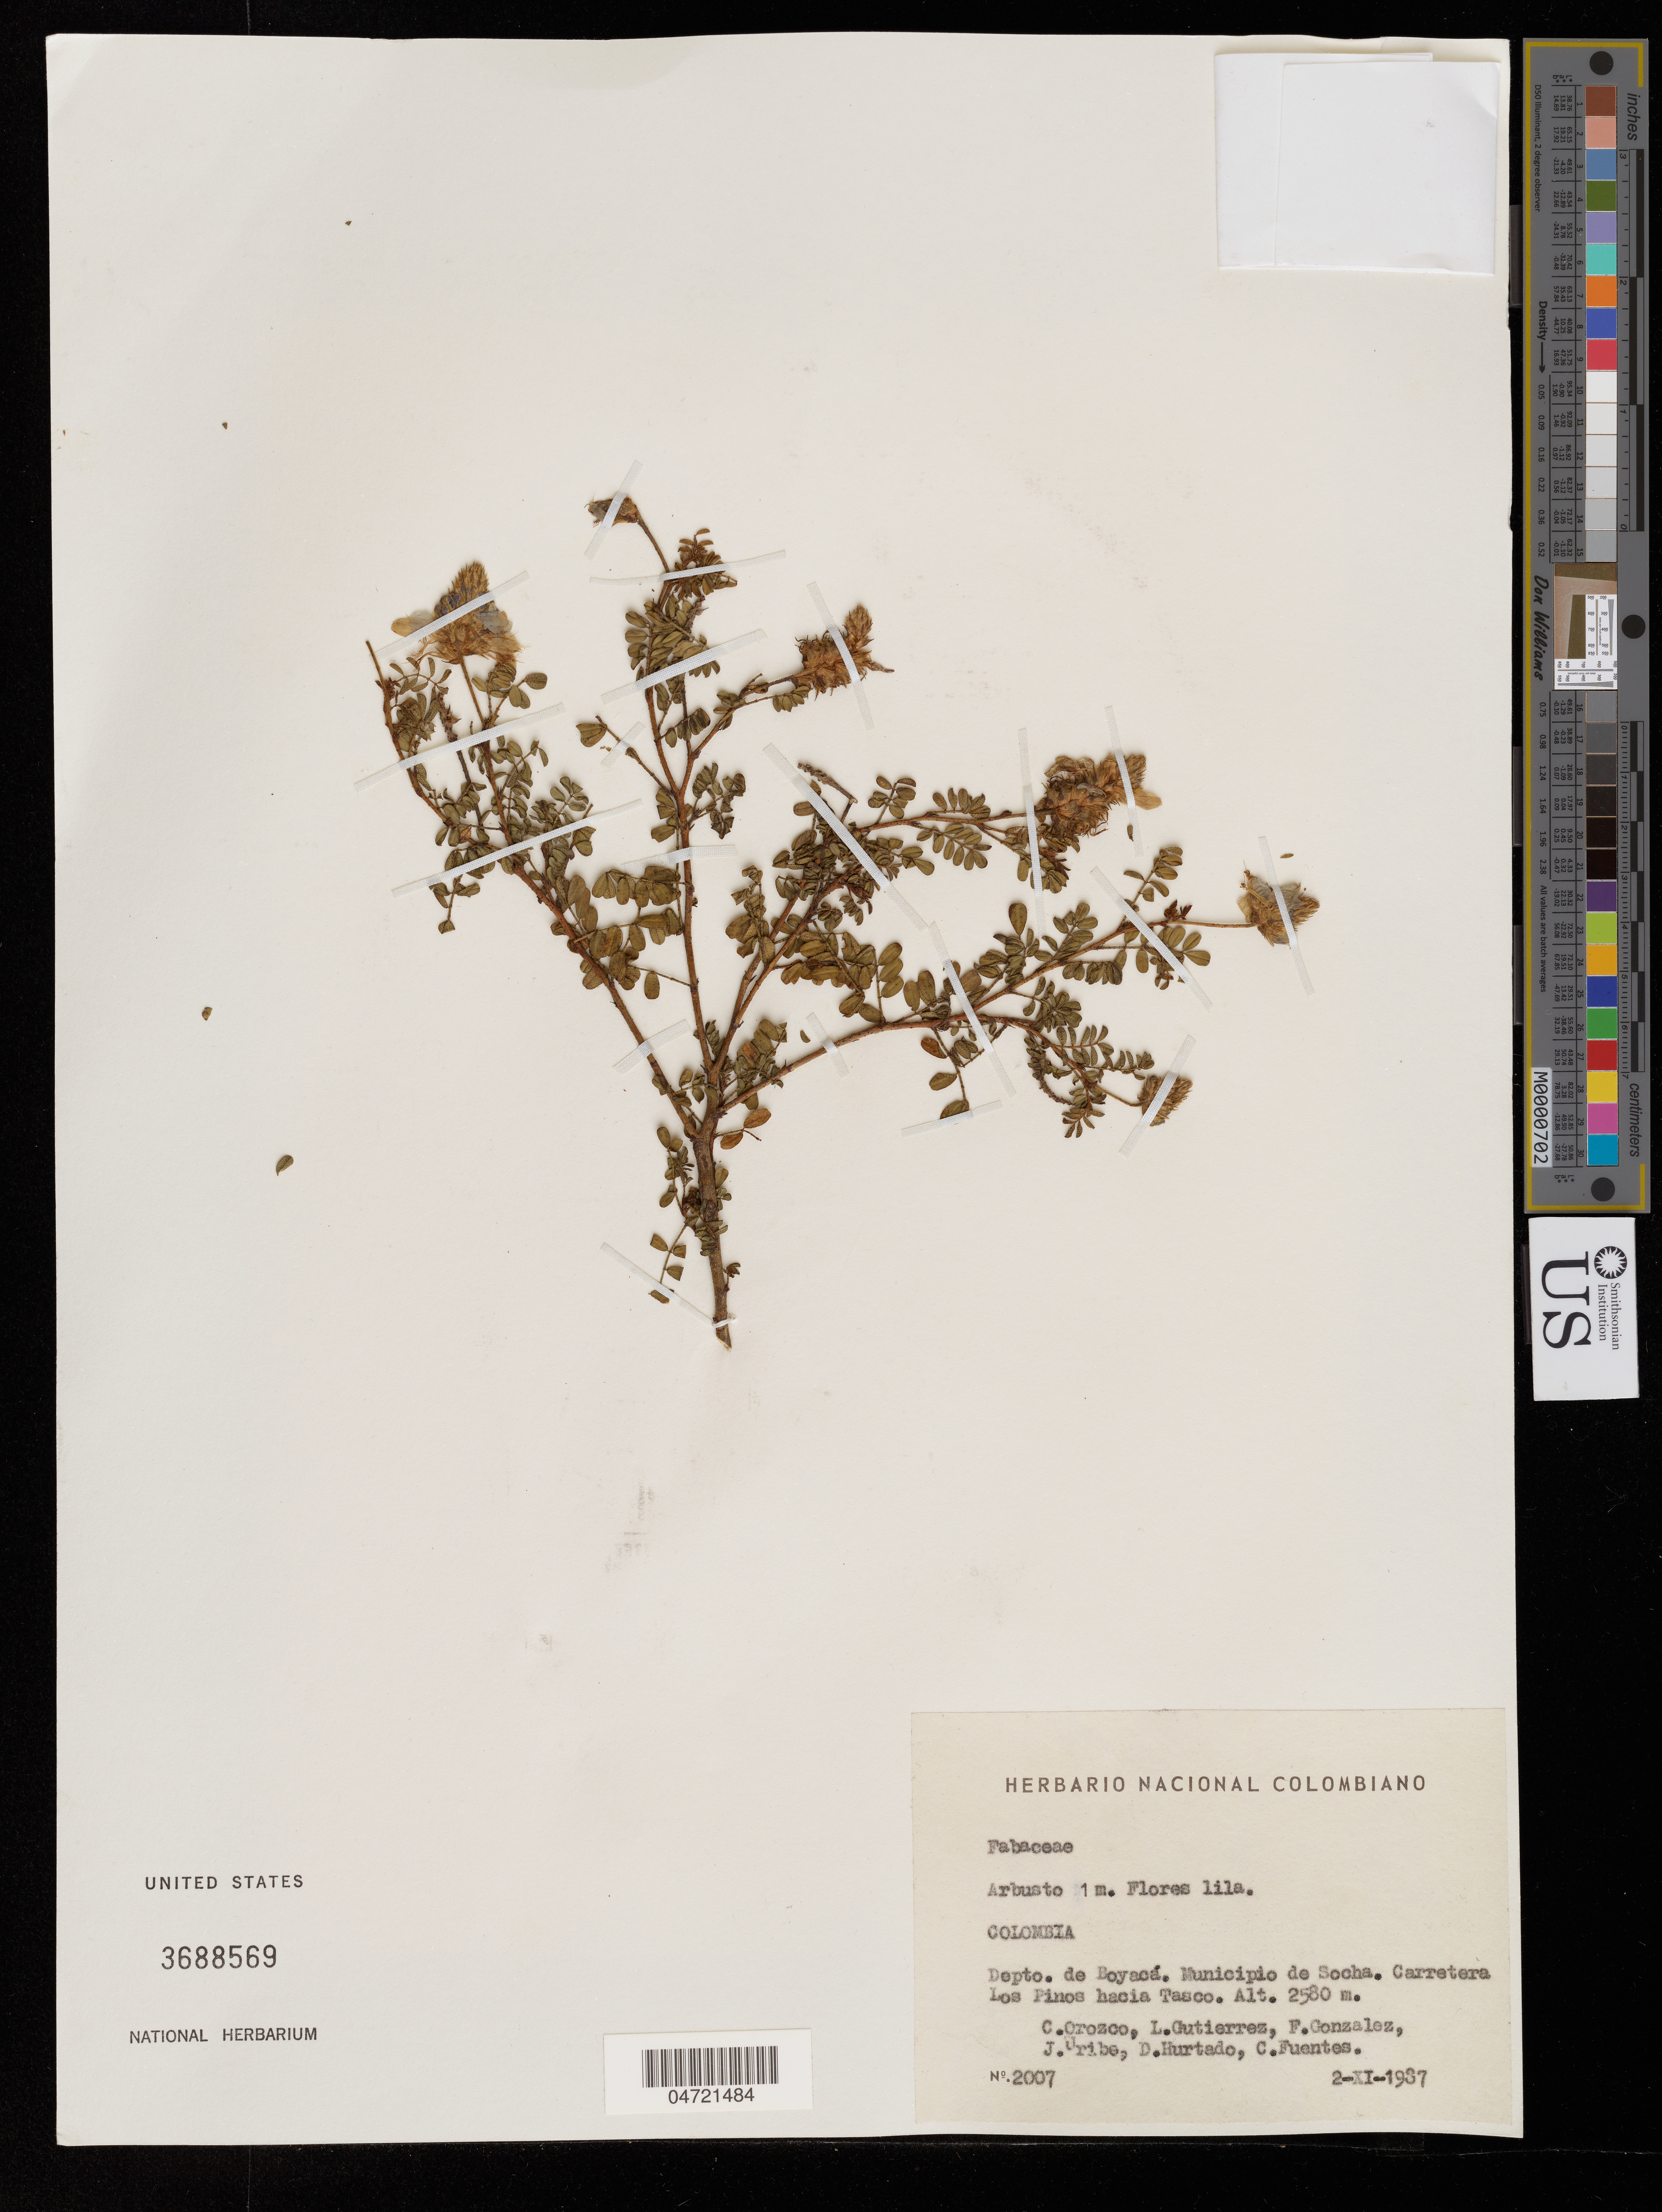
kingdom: Plantae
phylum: Tracheophyta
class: Magnoliopsida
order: Fabales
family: Fabaceae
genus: Dalea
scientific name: Dalea sp.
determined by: Trujillo, A. M.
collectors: C. I. Orozco, L. Gutiérrez, F. Gonzalez, J. Uribe, D. Hurtado & C. Fuentes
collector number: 2007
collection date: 1987-11-02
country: Colombia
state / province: Boyacá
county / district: Socha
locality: Carretera Los Pinos hacia Tasco.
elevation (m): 2850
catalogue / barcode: US 3688569